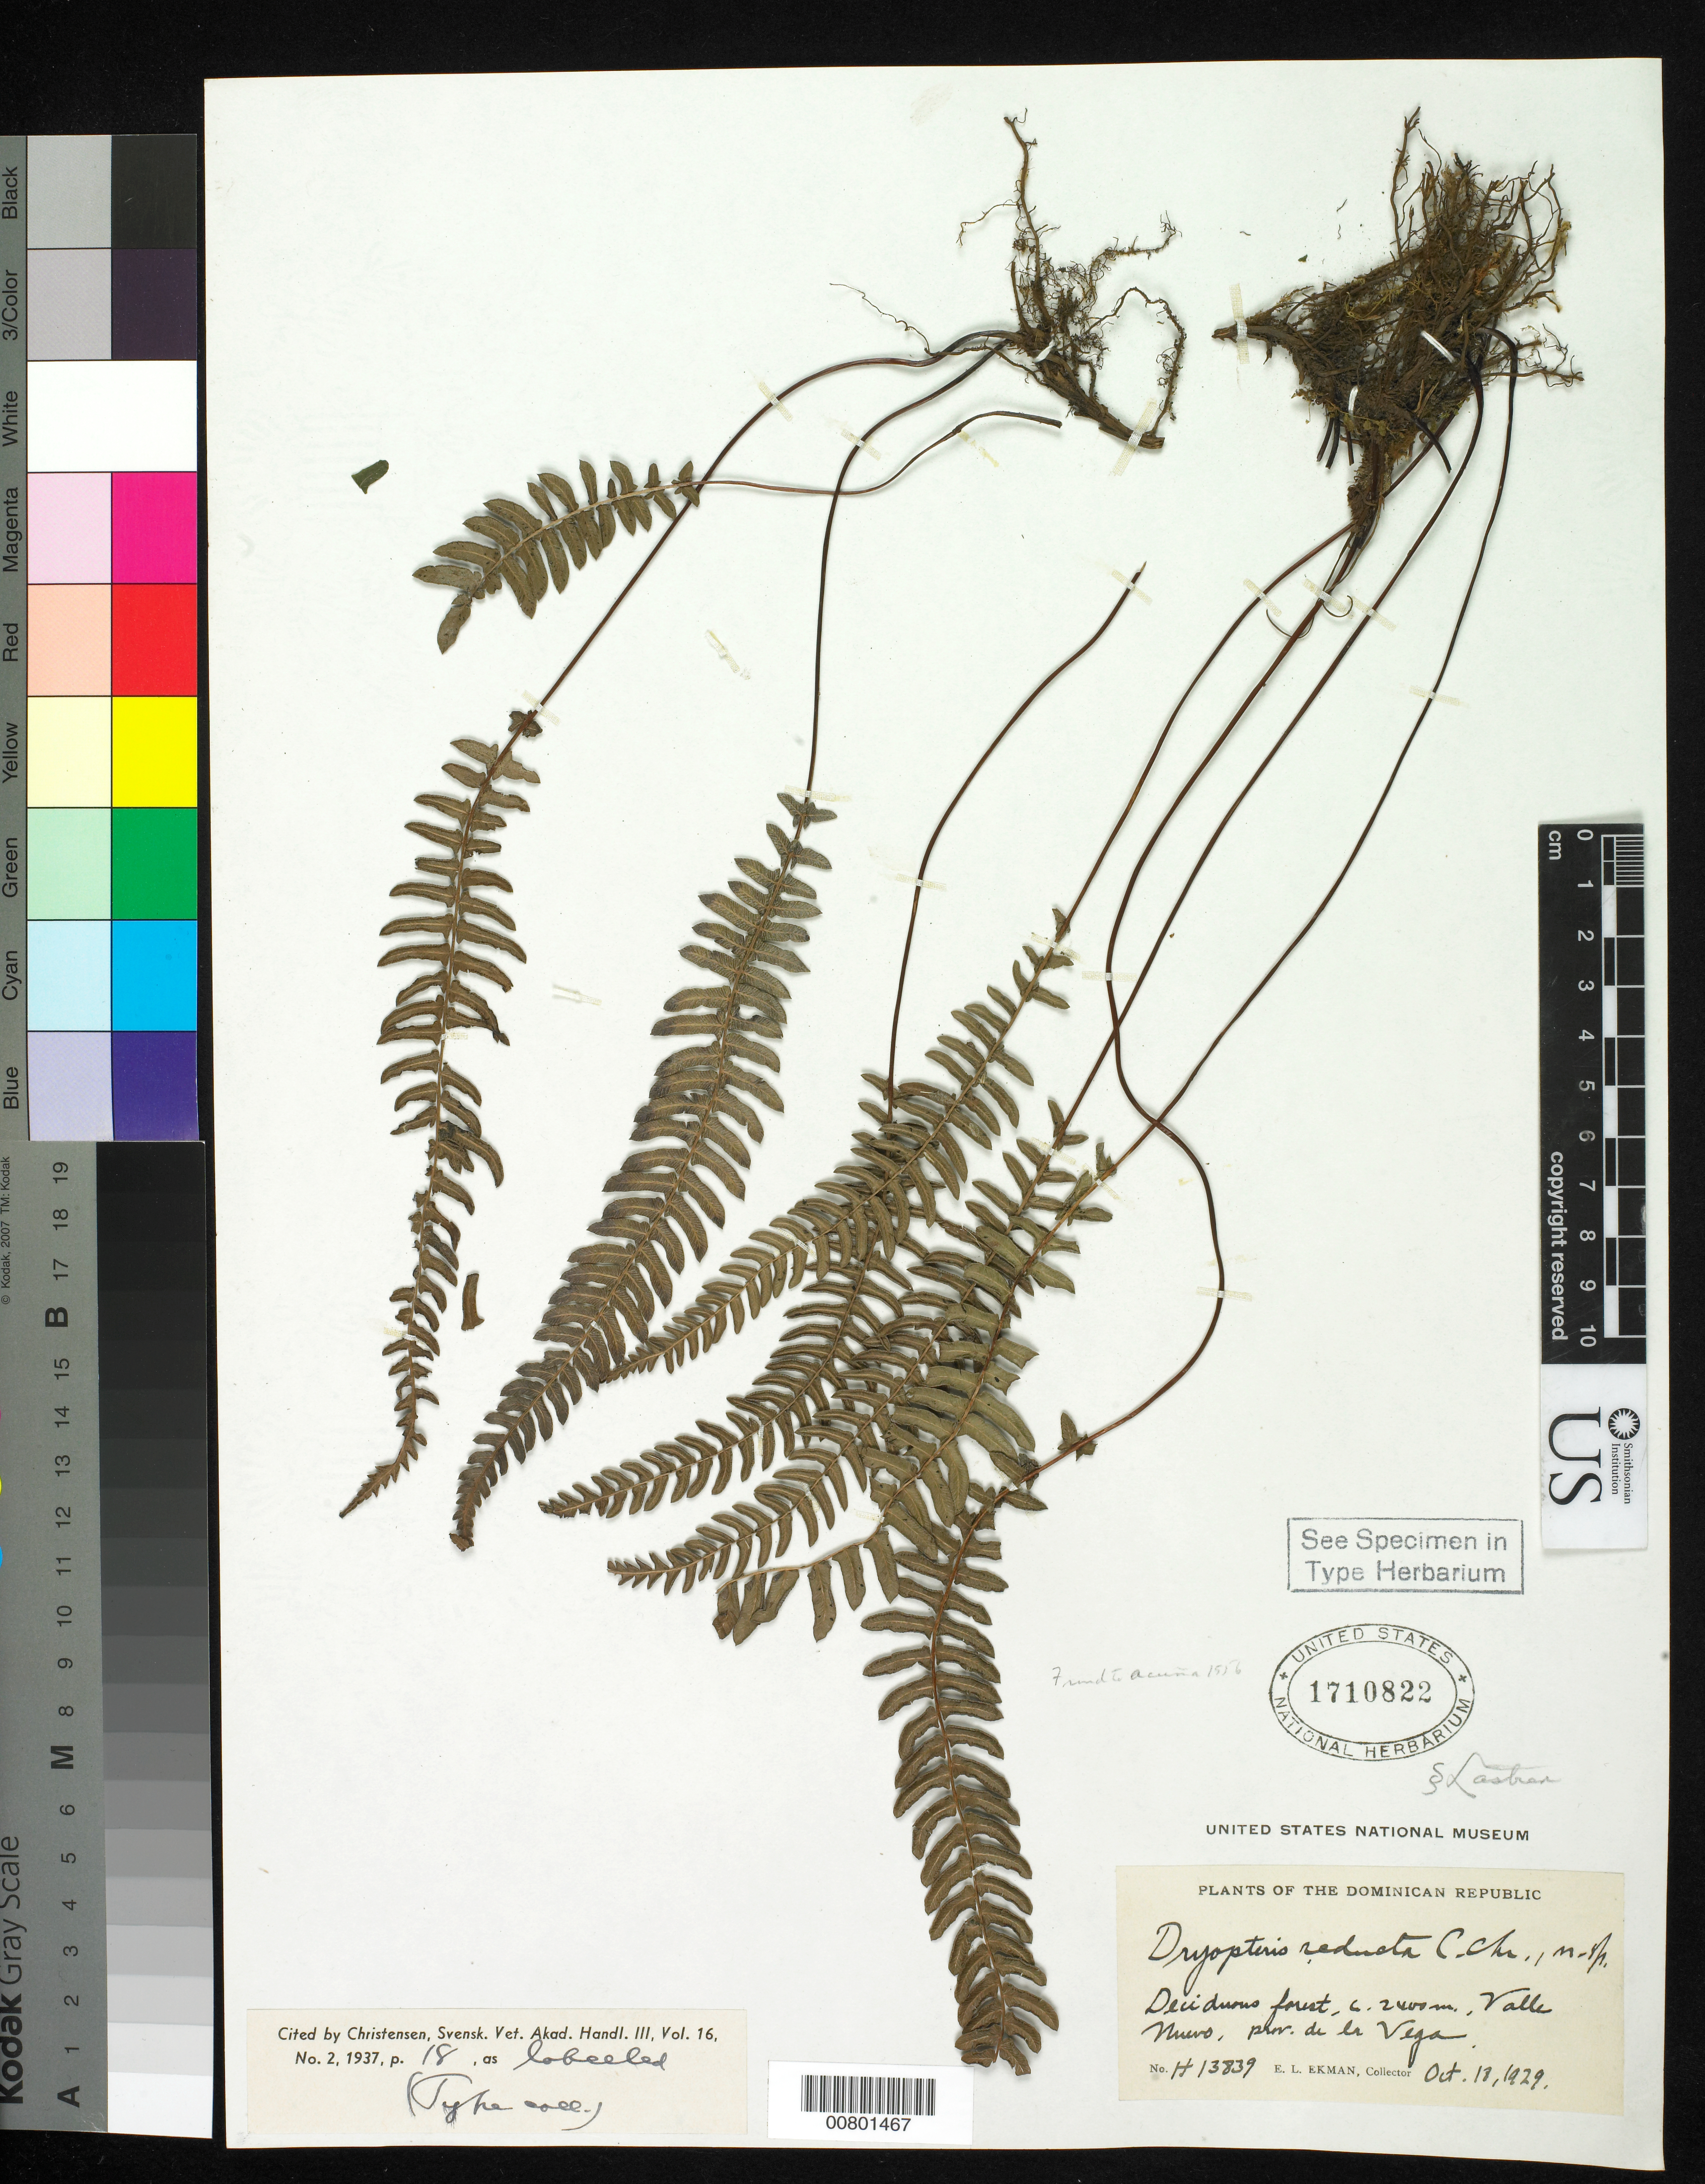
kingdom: Plantae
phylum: Tracheophyta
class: Polypodiopsida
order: Polypodiales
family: Dryopteridaceae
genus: Dryopteris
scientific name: Dryopteris reducta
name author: C. Chr.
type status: Isotype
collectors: E. L. Ekman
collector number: H13839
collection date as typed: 18 Oct 1929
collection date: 1929-10-18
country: Dominican Republic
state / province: La Vega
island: Hispaniola Island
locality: Valle Nuevo.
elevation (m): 2400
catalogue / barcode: US 1710822